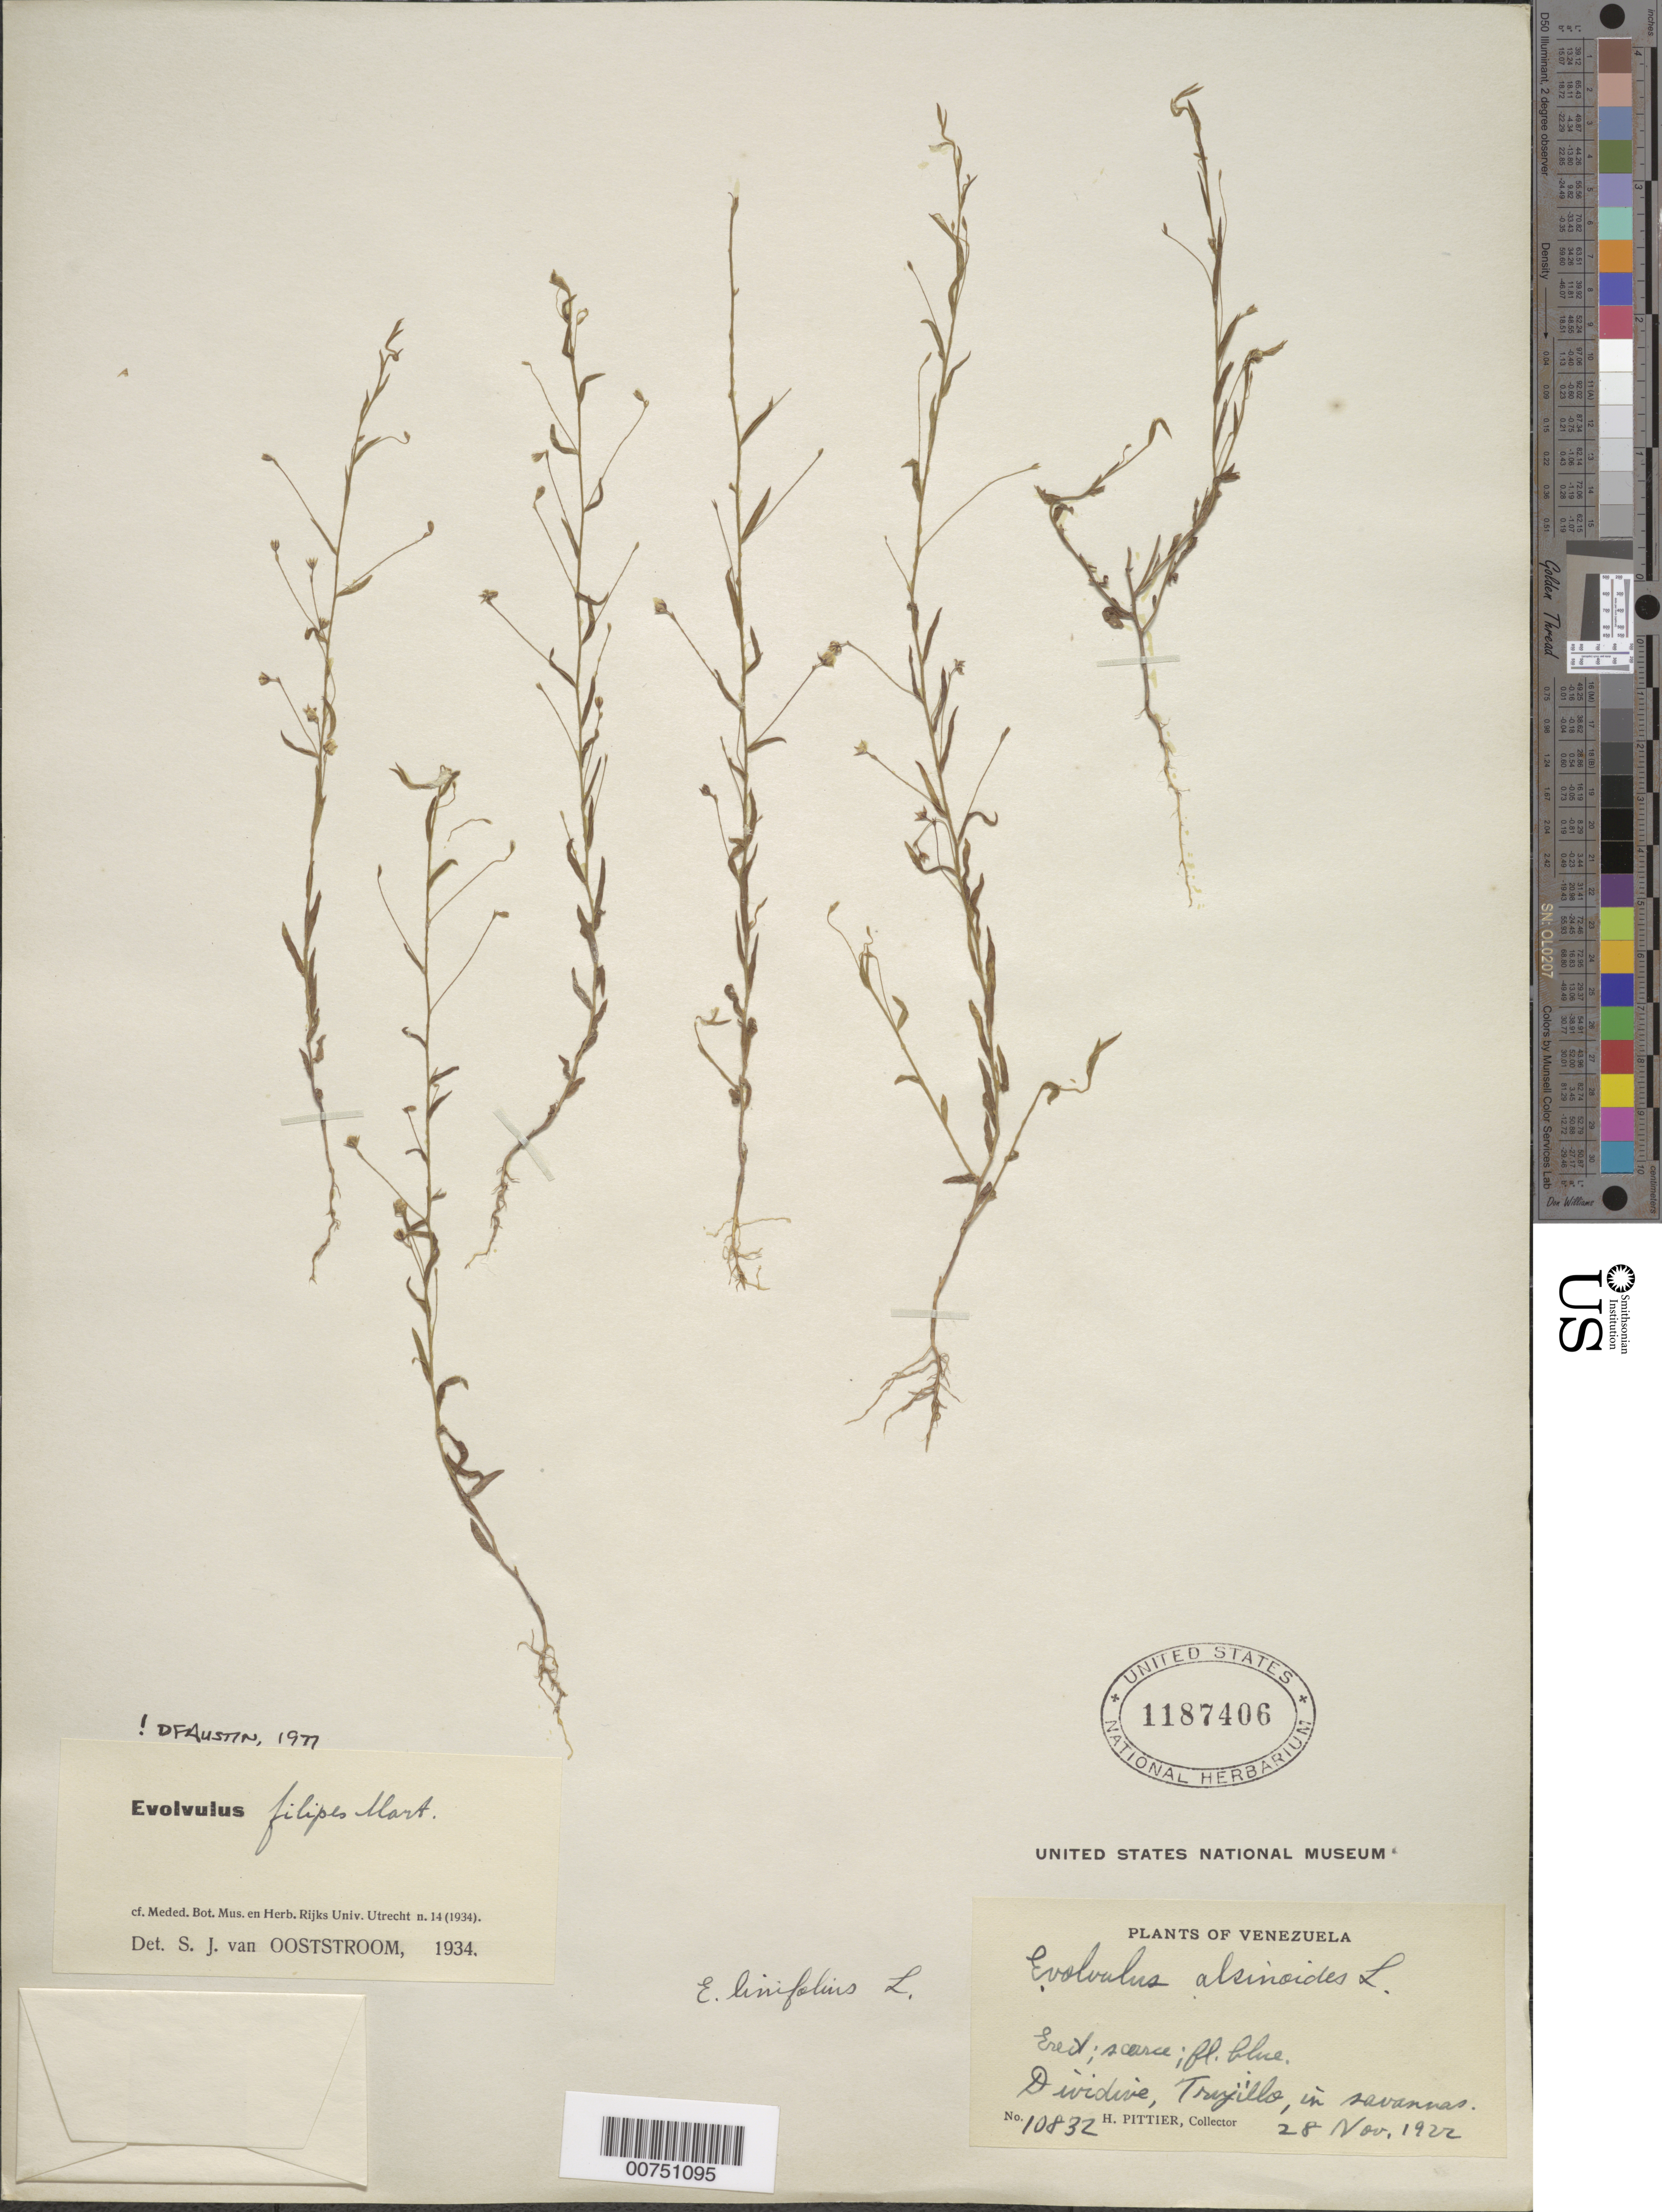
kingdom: Plantae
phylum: Tracheophyta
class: Magnoliopsida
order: Solanales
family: Convolvulaceae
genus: Evolvulus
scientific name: Evolvulus filipes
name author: Mart.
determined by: Austin, D. F.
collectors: H. F. Pittier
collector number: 10832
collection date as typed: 28-Nov-22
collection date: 1922-11-28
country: Venezuela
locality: Dividine, Tranjillo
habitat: Savannas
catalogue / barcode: US 1187406